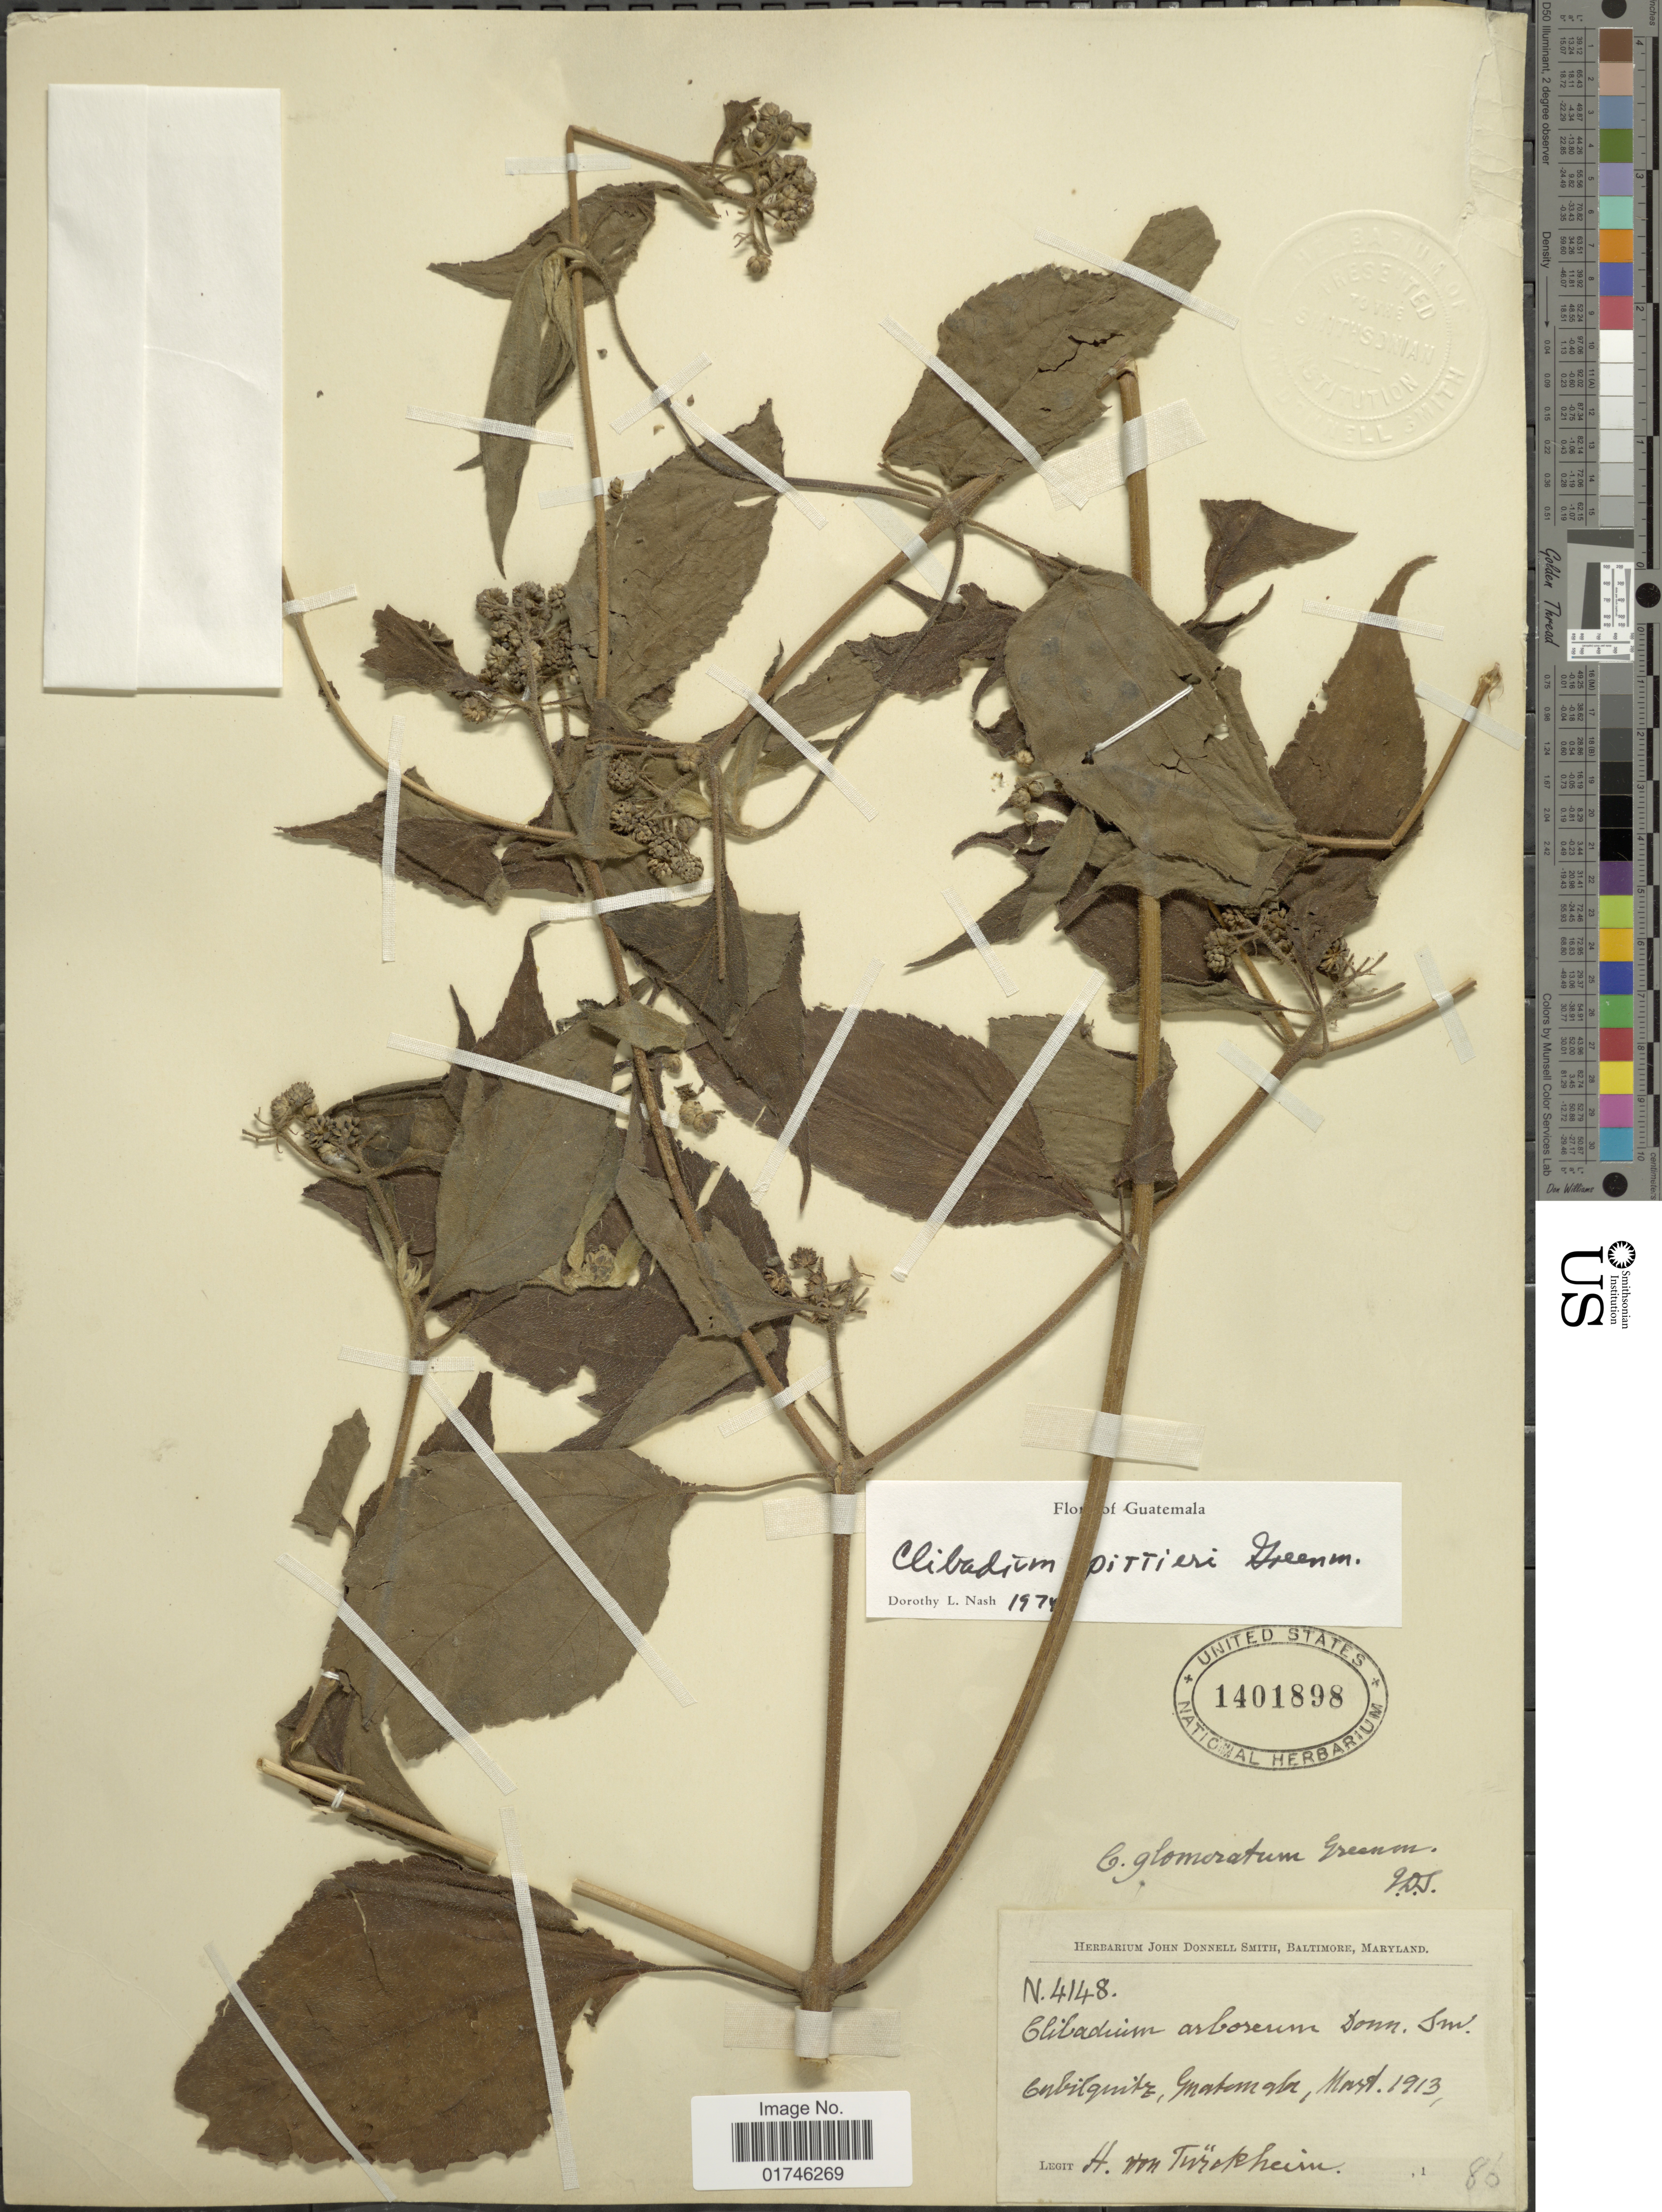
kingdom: Plantae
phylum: Tracheophyta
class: Magnoliopsida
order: Asterales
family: Asteraceae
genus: Clibadium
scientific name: Clibadium polygynum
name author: S.F. Blake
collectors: H. von Türckheim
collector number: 4148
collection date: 1913-03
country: Guatemala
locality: Cubilquitz, Guatemala.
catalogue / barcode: US 1401898